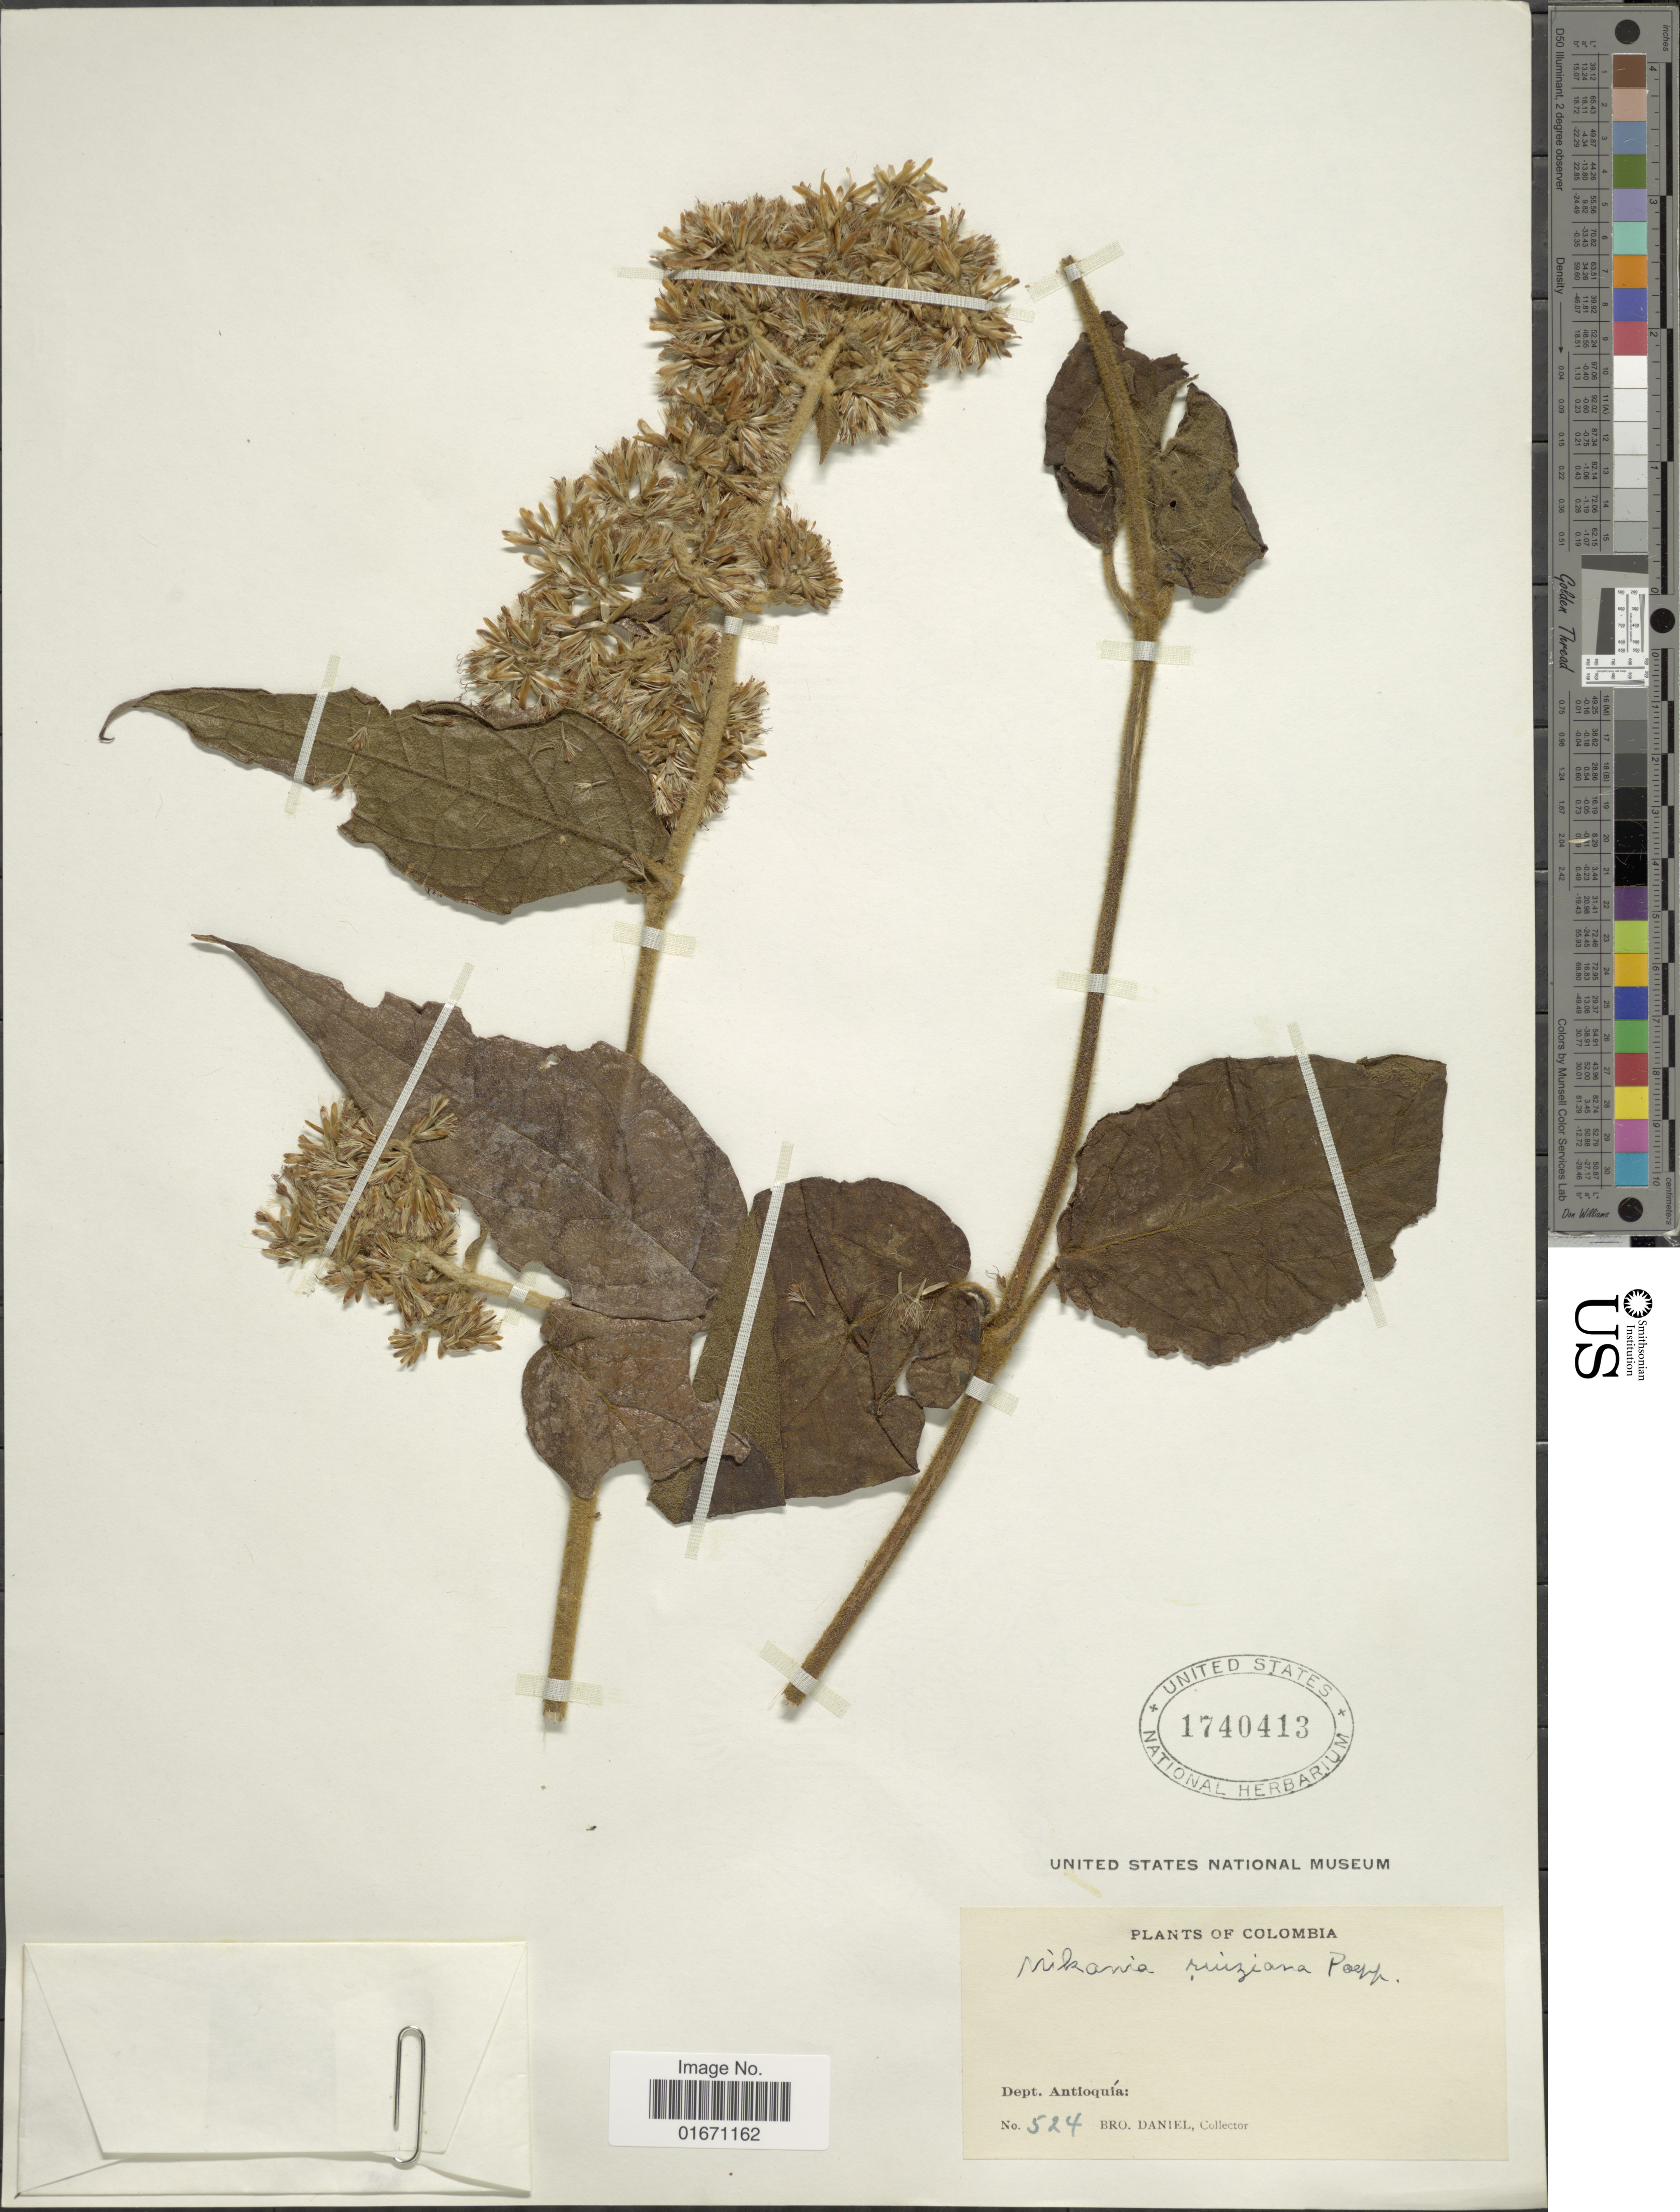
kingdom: Plantae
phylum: Tracheophyta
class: Magnoliopsida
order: Asterales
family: Asteraceae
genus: Mikania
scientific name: Mikania banisteriae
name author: DC.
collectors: Bro. Daniel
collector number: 524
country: Colombia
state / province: Antioquia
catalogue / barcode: US 1740413